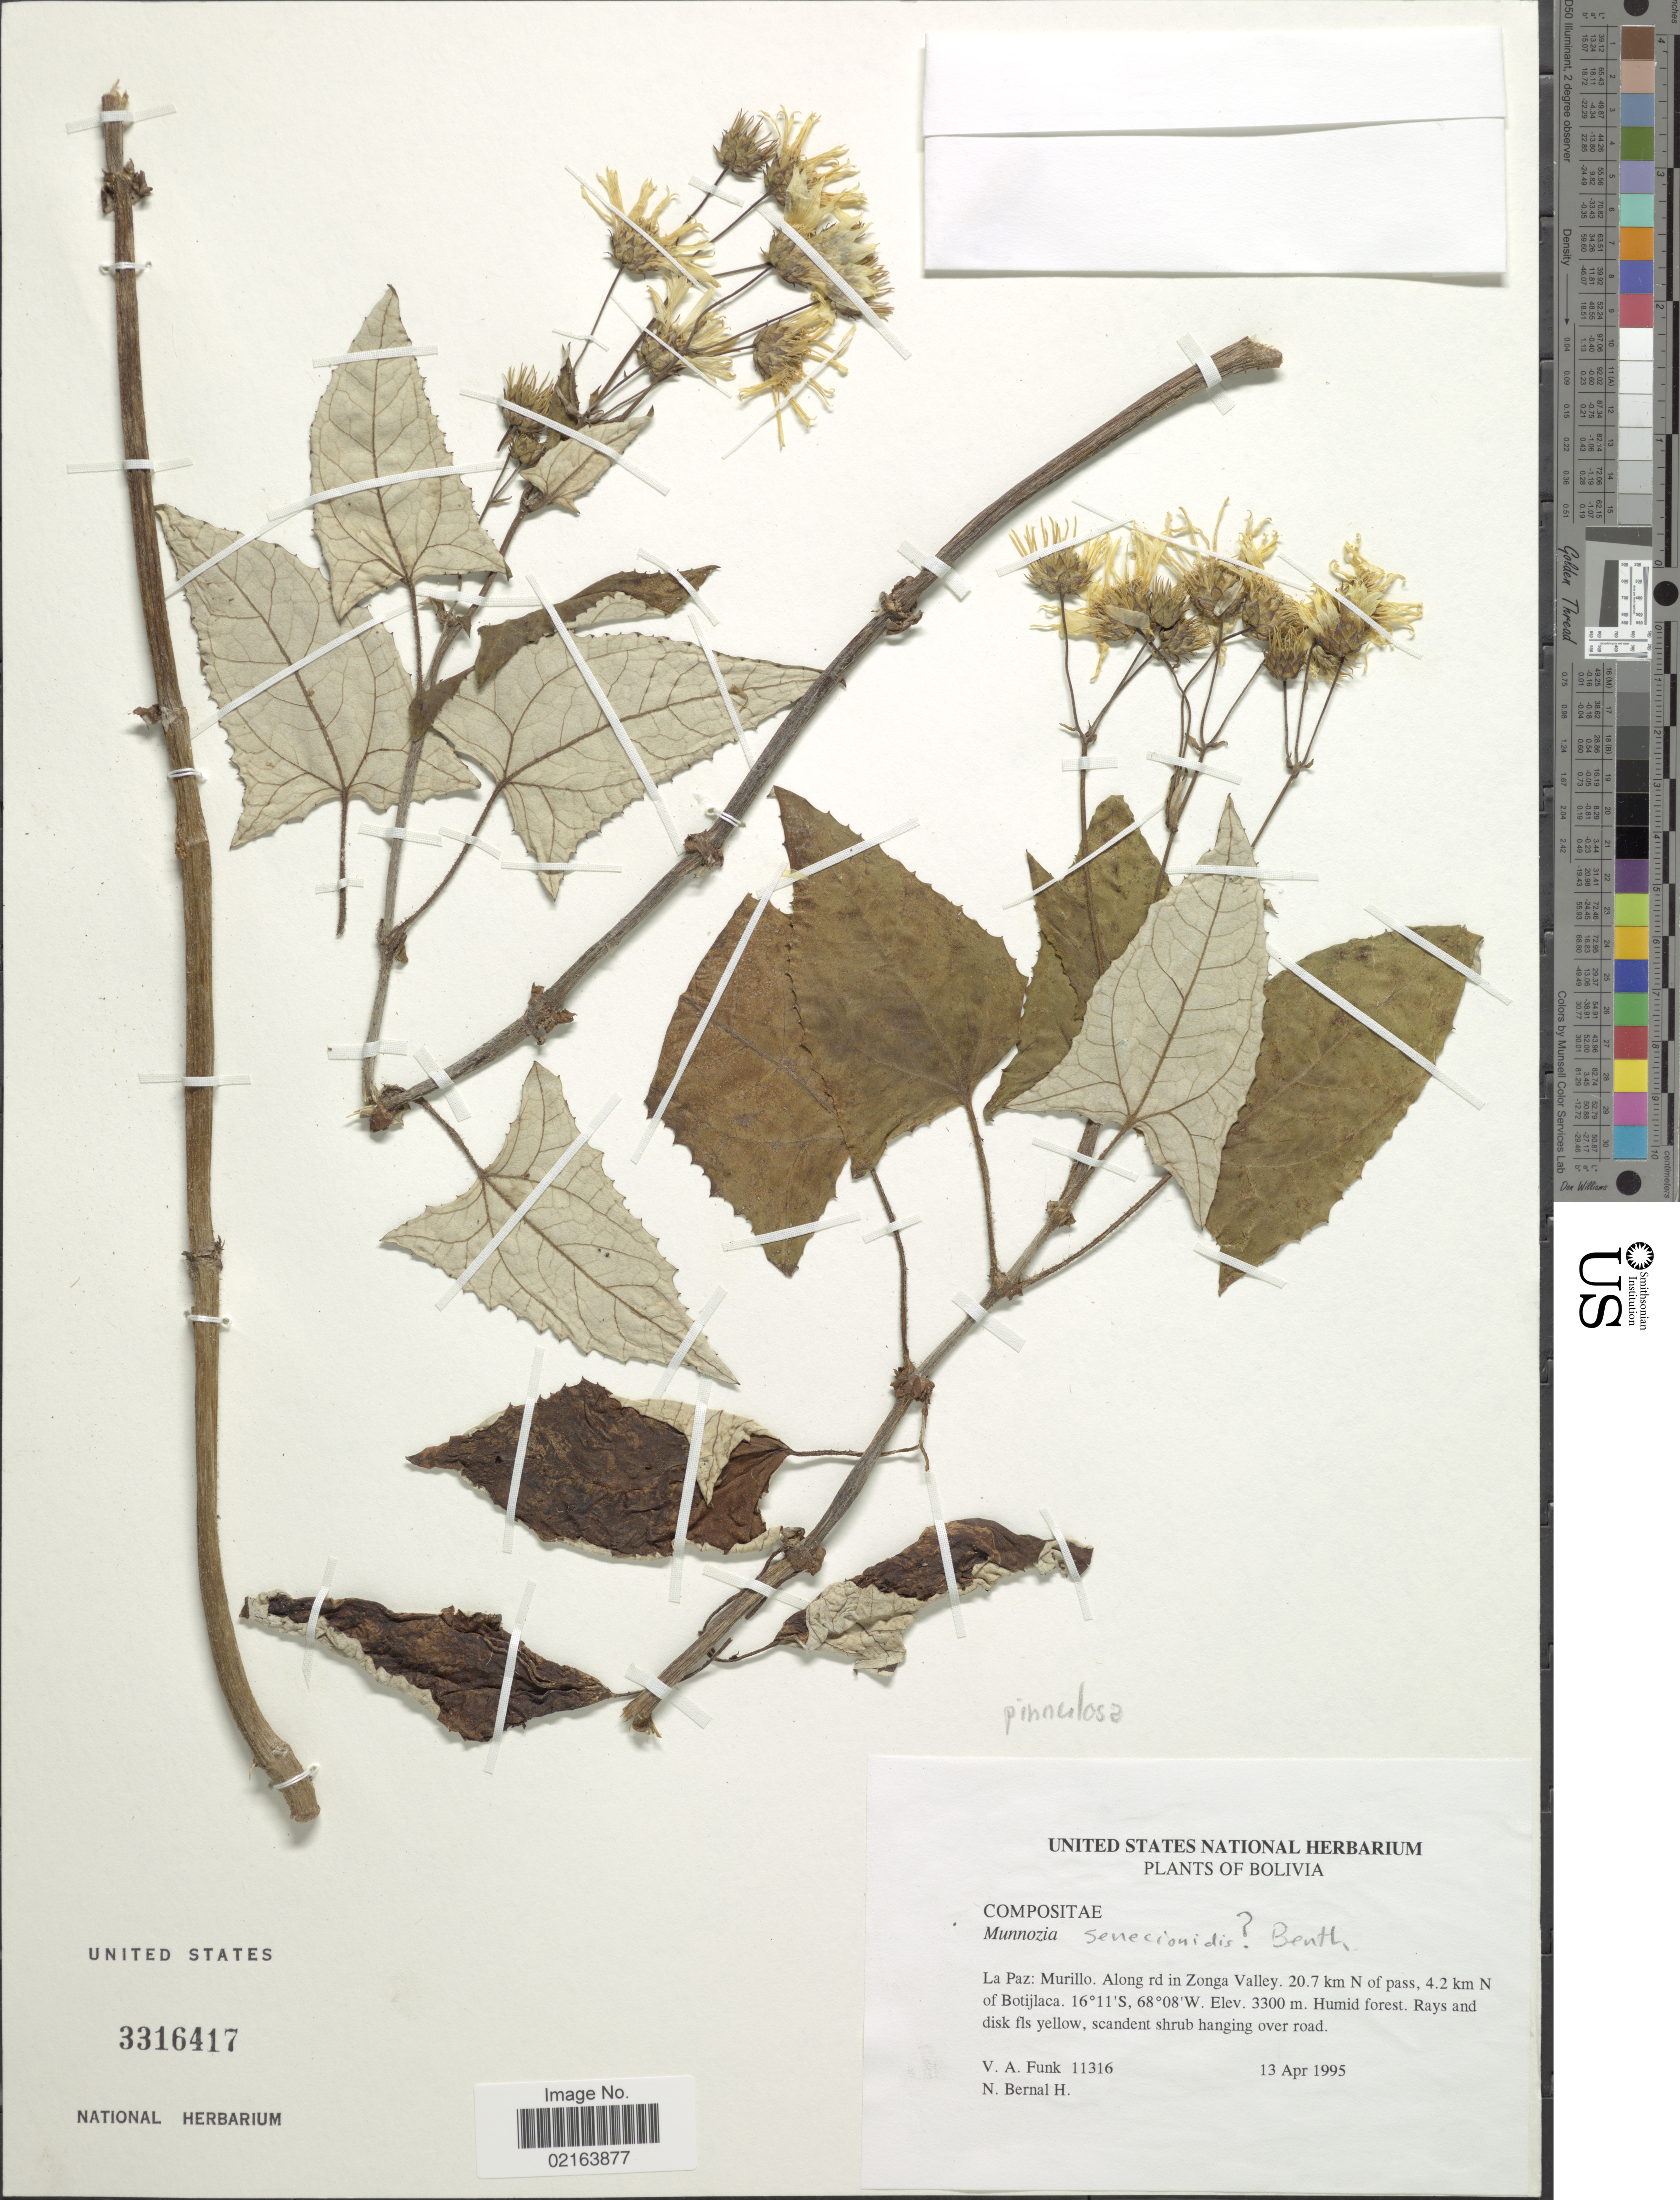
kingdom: Plantae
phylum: Tracheophyta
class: Magnoliopsida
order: Asterales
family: Asteraceae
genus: Munnozia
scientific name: Munnozia pinnulosa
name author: (Kuntze) H. Rob. & Brettell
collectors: V. Funk & N. Bernal H.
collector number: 11316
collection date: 1995-04-13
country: Bolivia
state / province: La Paz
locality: La Paz: Murillo, Along rd in Zonga Valley, 20.7 km N of pass, 4.2 km N of Botjilaca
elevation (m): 3300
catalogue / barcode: US 3316417